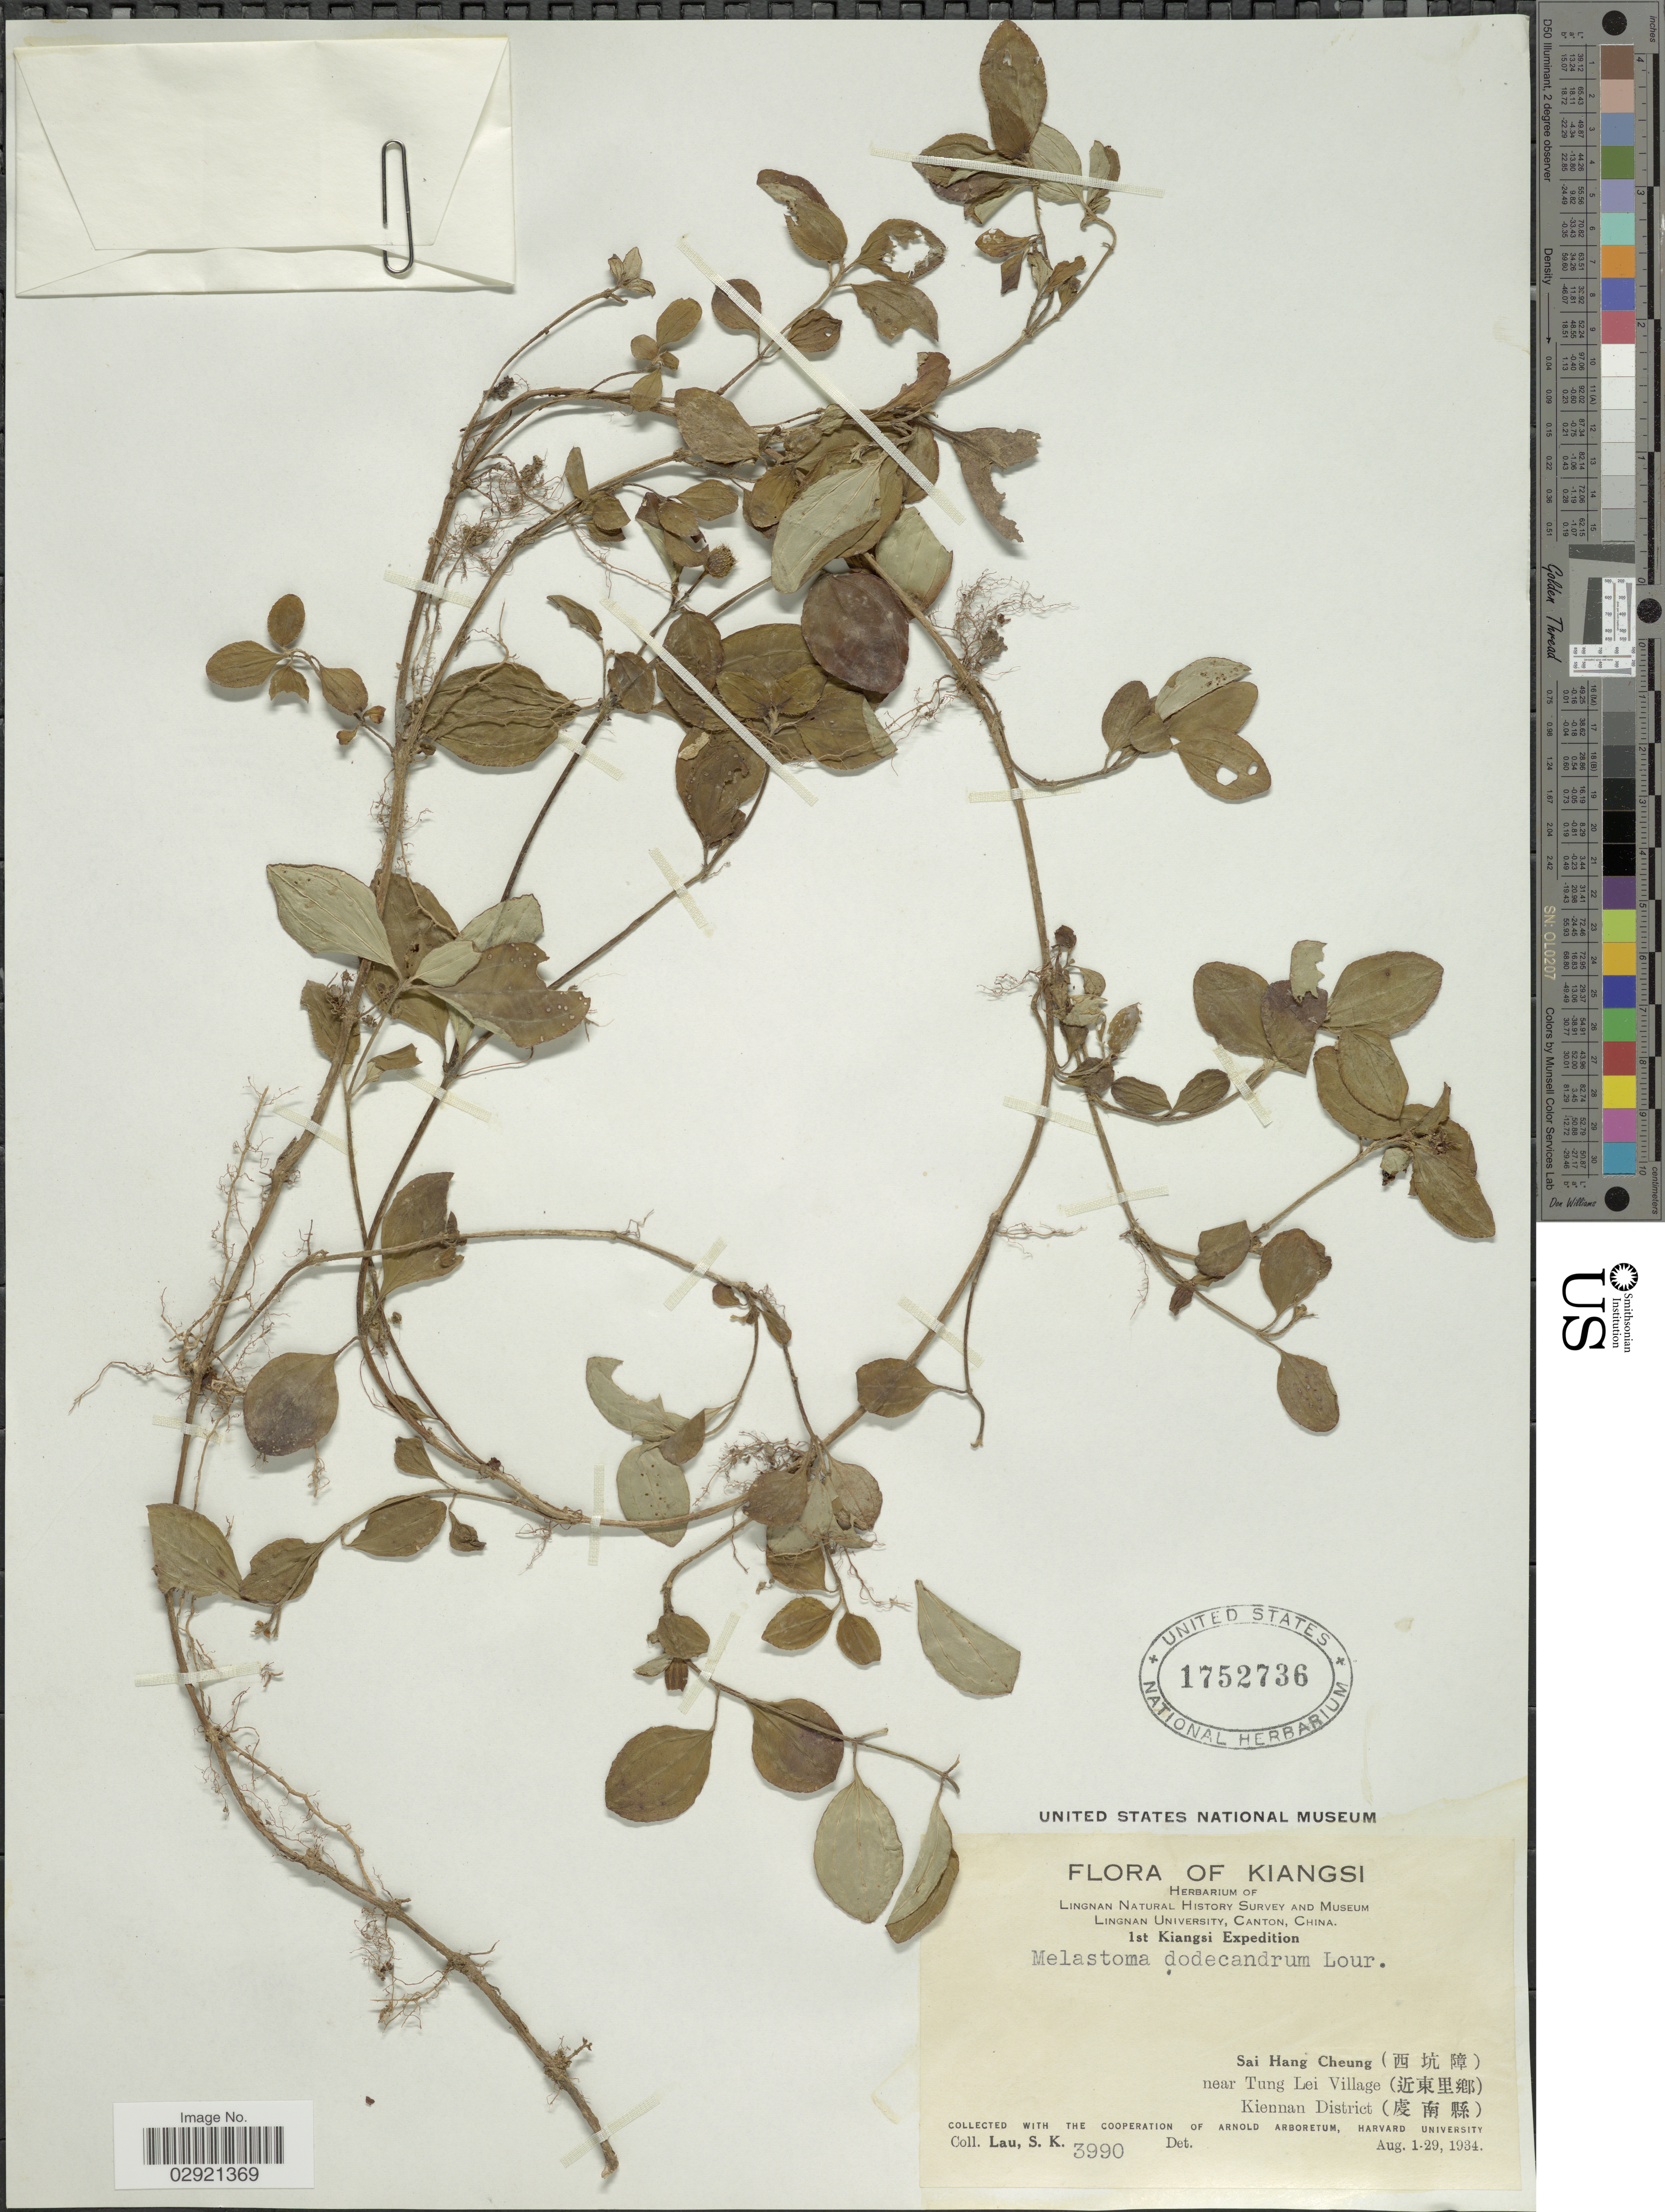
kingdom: Plantae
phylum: Tracheophyta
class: Magnoliopsida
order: Myrtales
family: Melastomataceae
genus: Melastoma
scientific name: Melastoma dodecandra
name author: Lour.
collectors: S. K. Lau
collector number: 3990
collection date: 1934-08-01/1934-08-29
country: China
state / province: Jiangxi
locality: Kiangsi. Sai Hang Cheung (X) near Tung Lei Village (X) Kiennan District (X).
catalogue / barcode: US 1752736